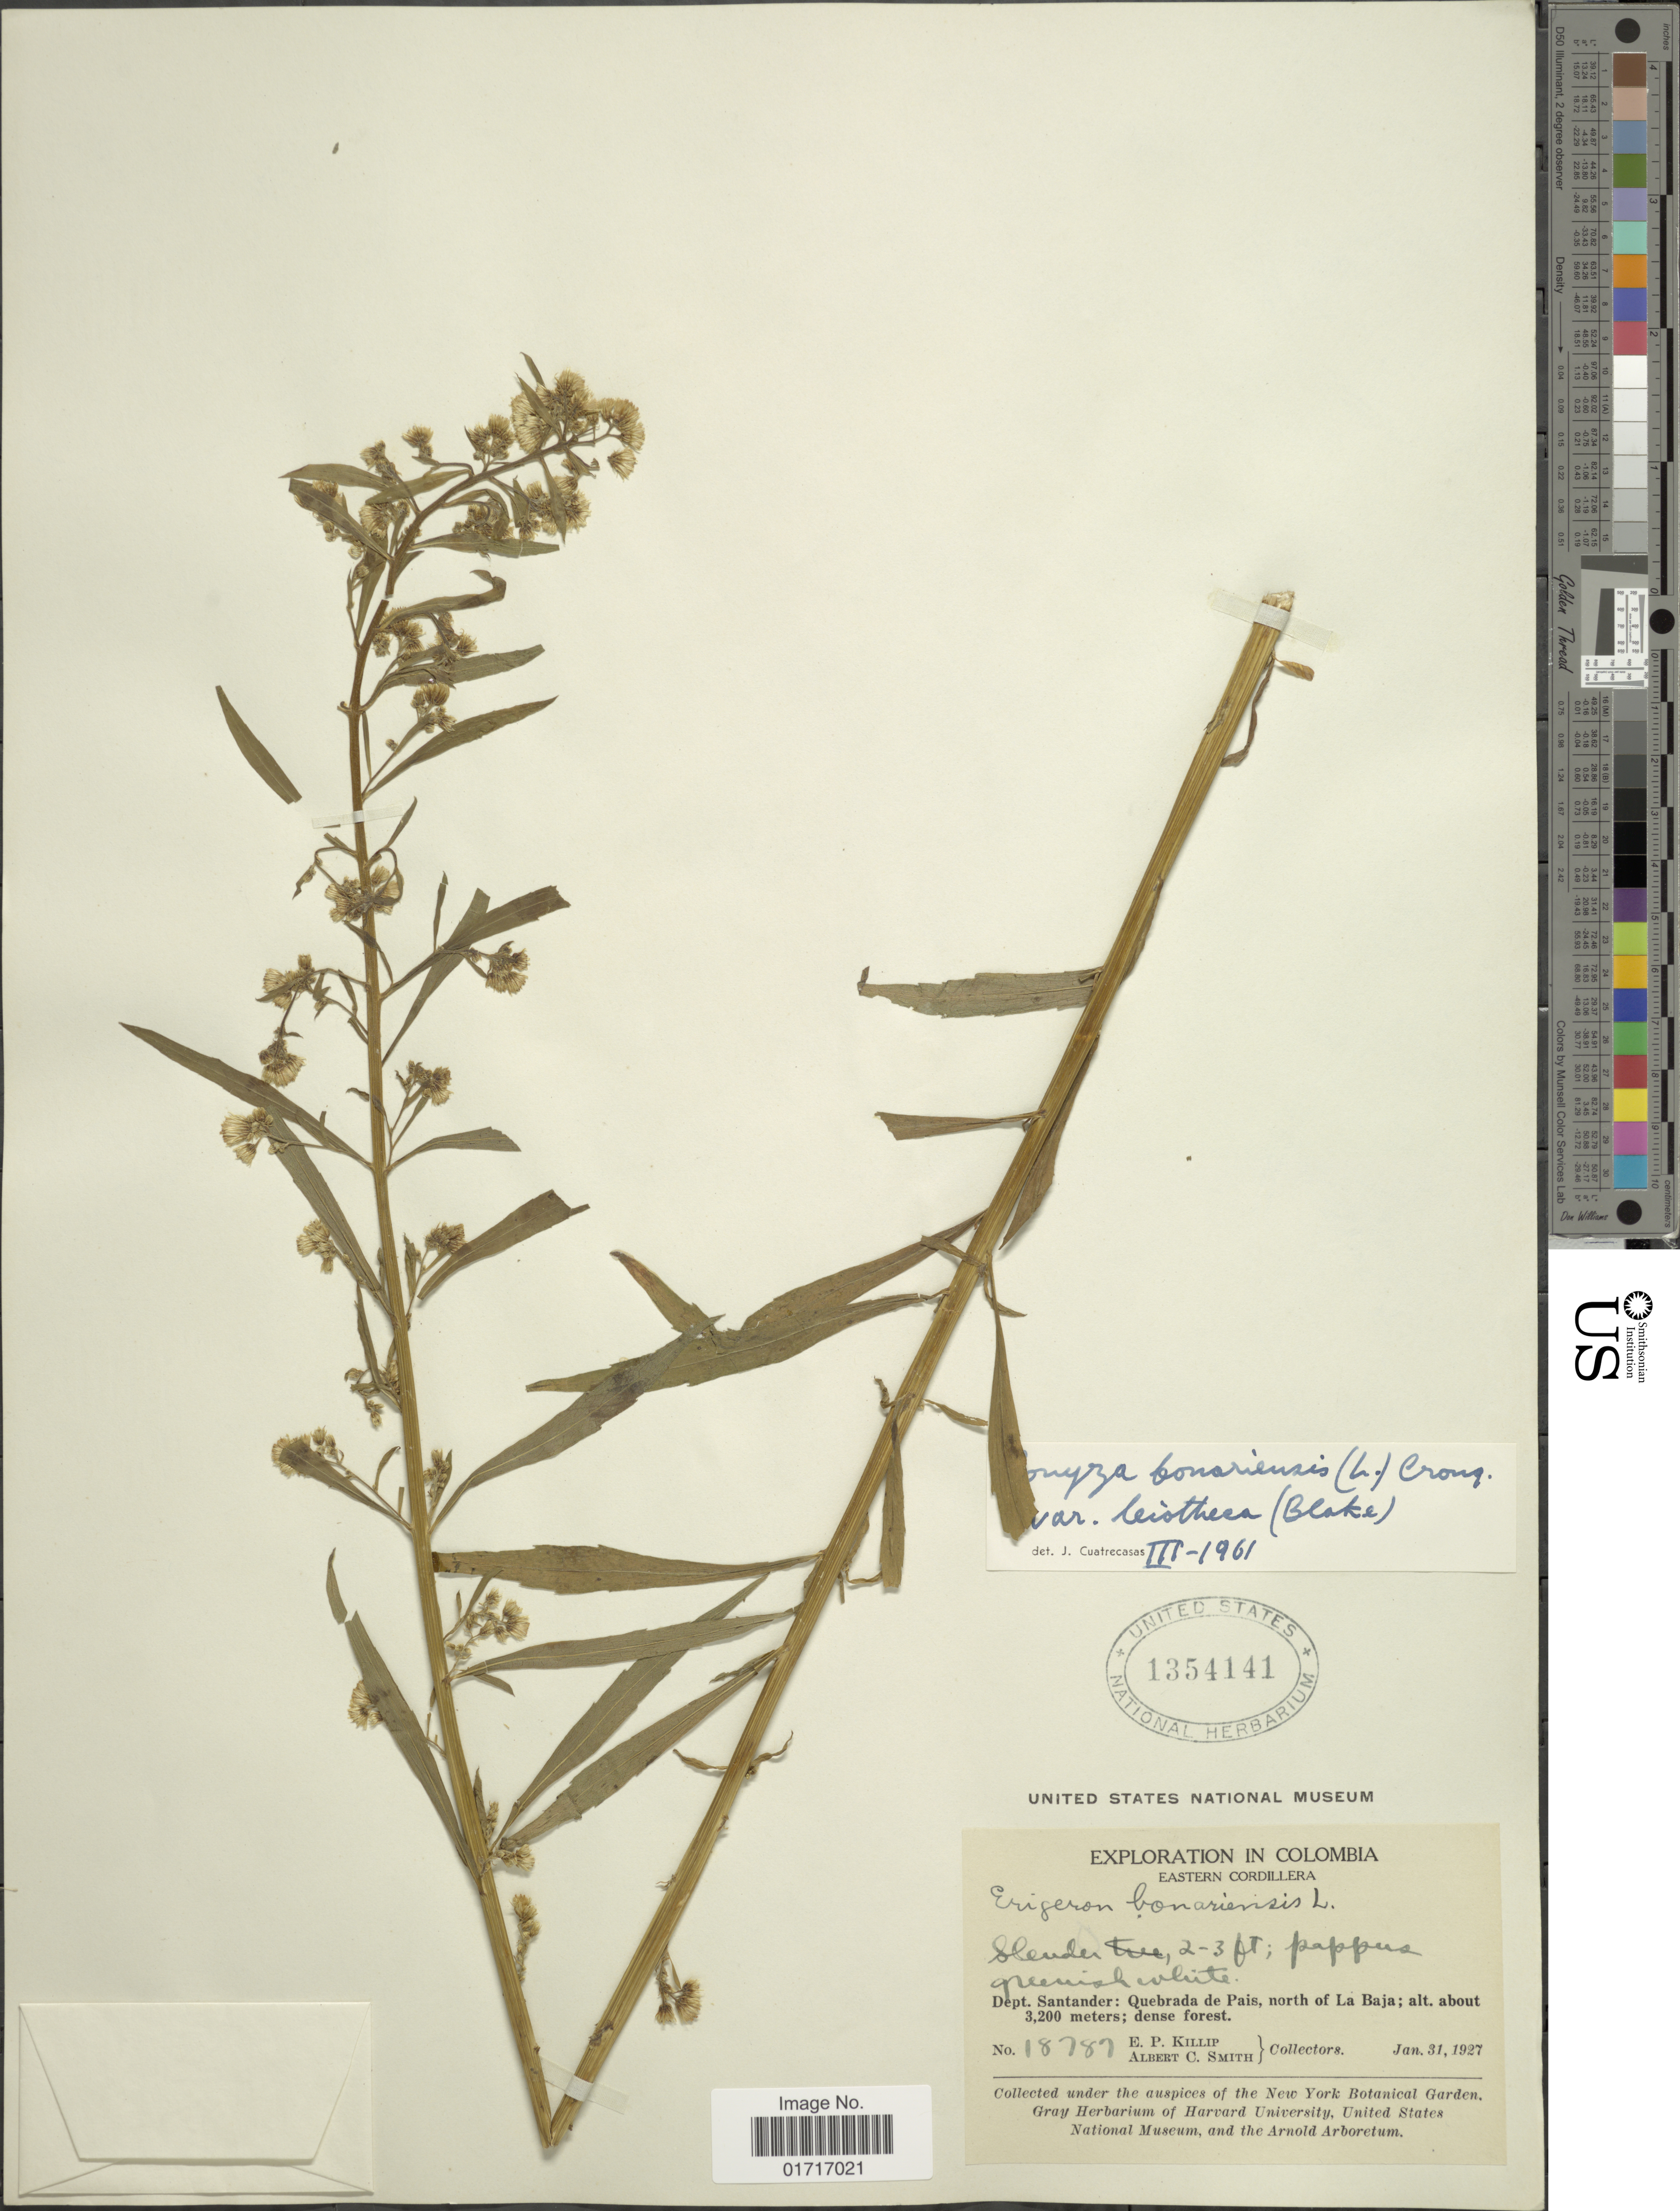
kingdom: Plantae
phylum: Tracheophyta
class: Magnoliopsida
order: Asterales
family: Asteraceae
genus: Conyza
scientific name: Conyza bonariensis var. leiotheca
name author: (S.F. Blake) Cuatrec.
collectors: E. P. Killip & A. C. Smith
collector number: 18787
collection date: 1927-01-31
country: Colombia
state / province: Santander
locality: Dept. Santander: Quebrada de Pais, north of La Baja.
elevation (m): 3200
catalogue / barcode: US 1354141